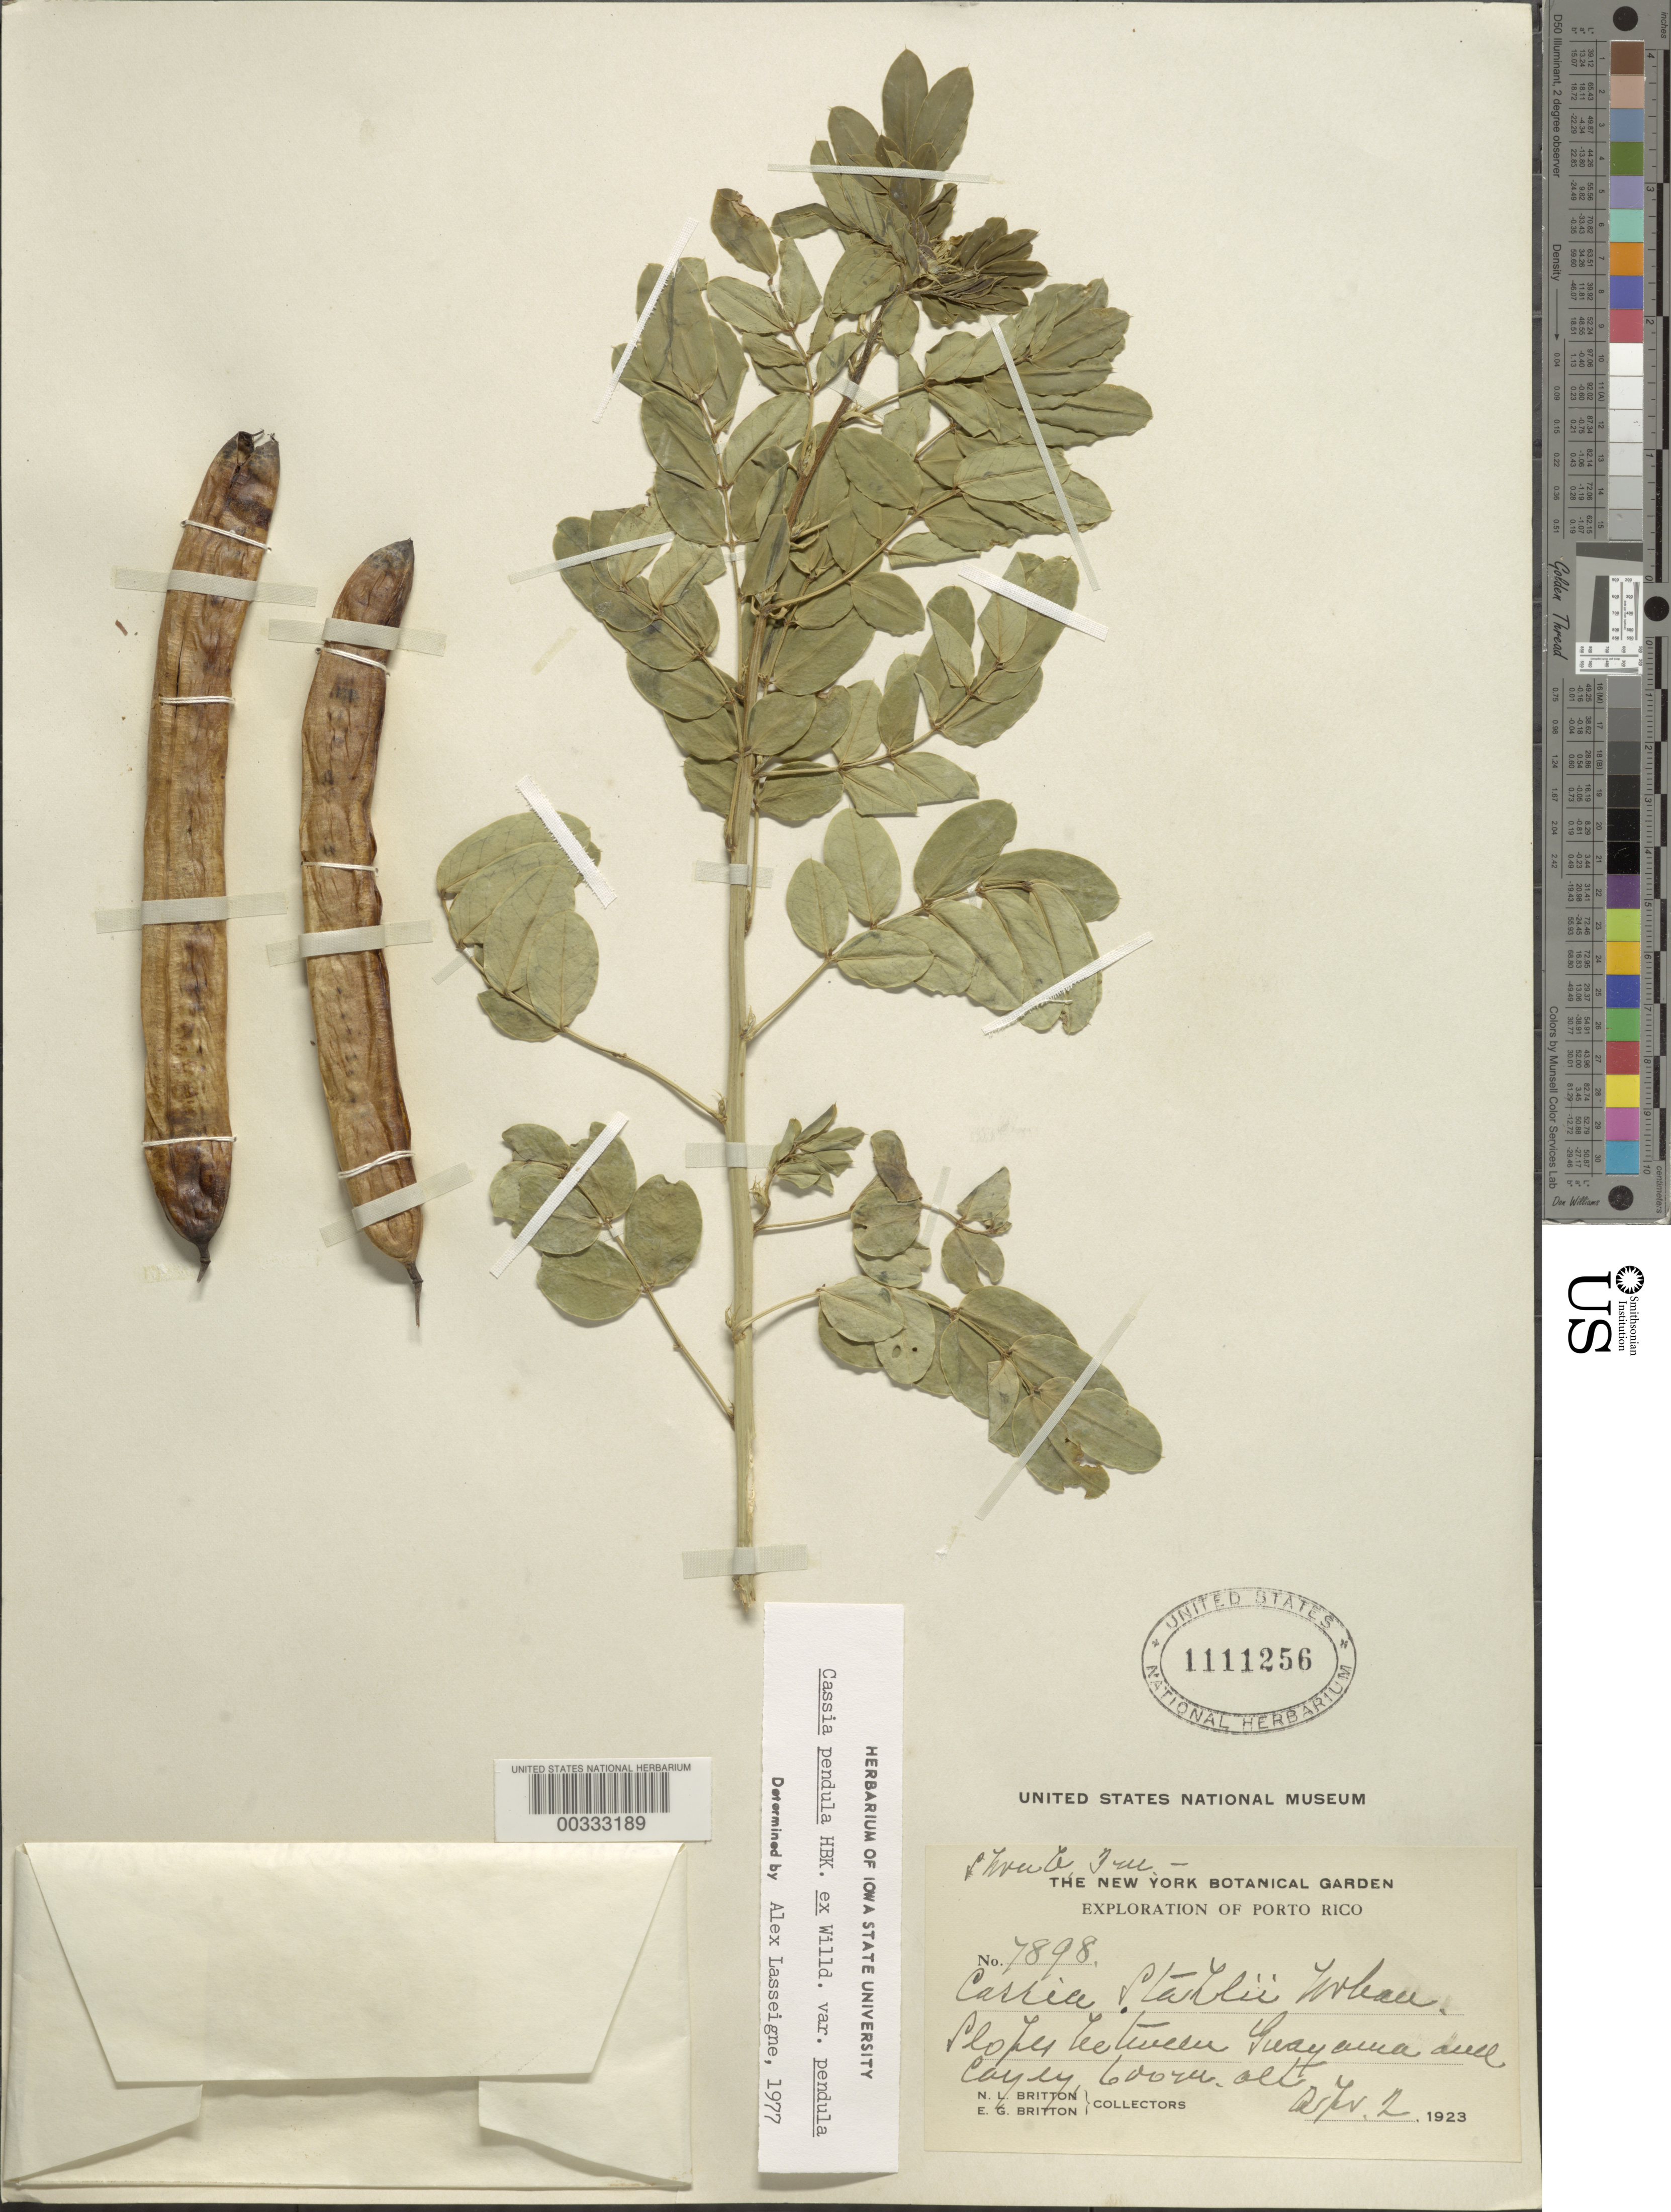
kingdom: Plantae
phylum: Tracheophyta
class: Magnoliopsida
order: Fabales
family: Fabaceae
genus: Senna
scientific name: Senna pendula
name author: (Humb. & Bonpl. ex Willd.) H.S. Irwin & Barneby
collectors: N. Britton & E. G. Britton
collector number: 7898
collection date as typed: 02 Apr 1923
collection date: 1923-04-02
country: Puerto Rico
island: Greater Antilles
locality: Between guayama and cayey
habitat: Slopes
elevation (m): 600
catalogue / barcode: US 1111256